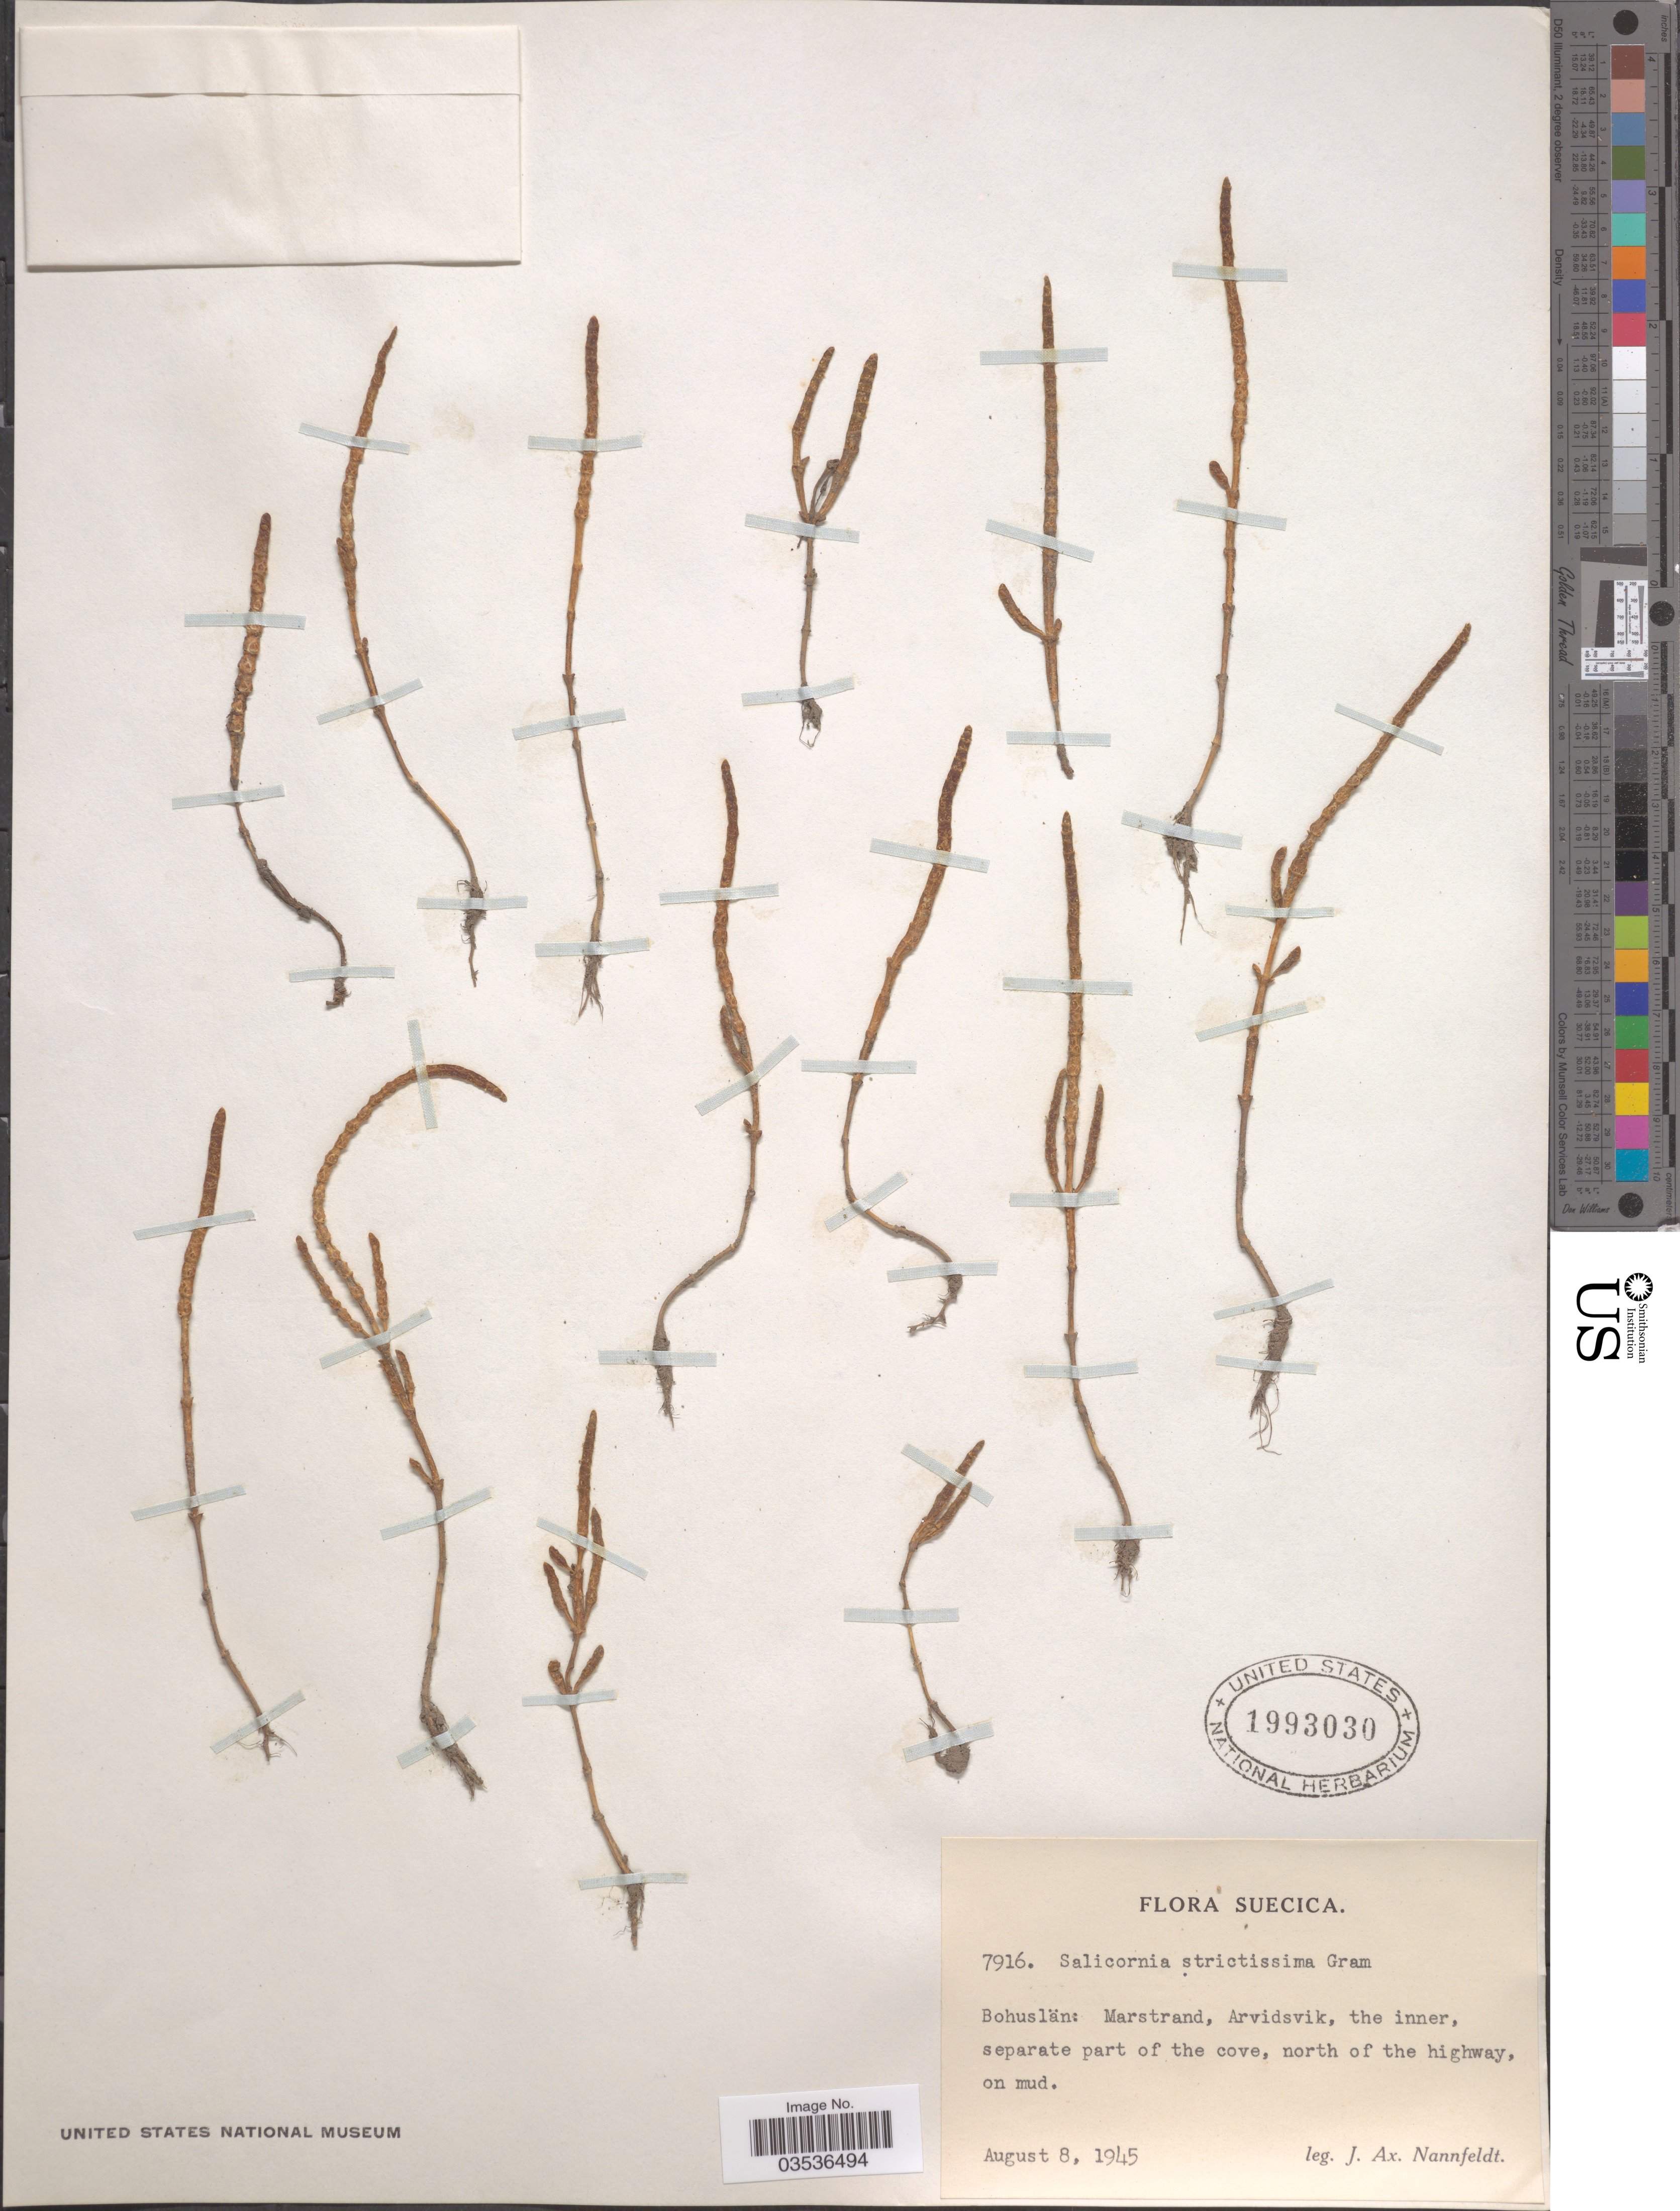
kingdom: Plantae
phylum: Tracheophyta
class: Magnoliopsida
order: Caryophyllales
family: Amaranthaceae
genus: Salicornia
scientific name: Salicornia strictissima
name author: Gram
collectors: J. Nannfeldt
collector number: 7916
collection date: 1945-08-08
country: Sweden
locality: Suecica. Bohuslän: Marstrand, Arvidsvik, the inner, separate part of the cove, north of the highway.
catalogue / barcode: US 1993030